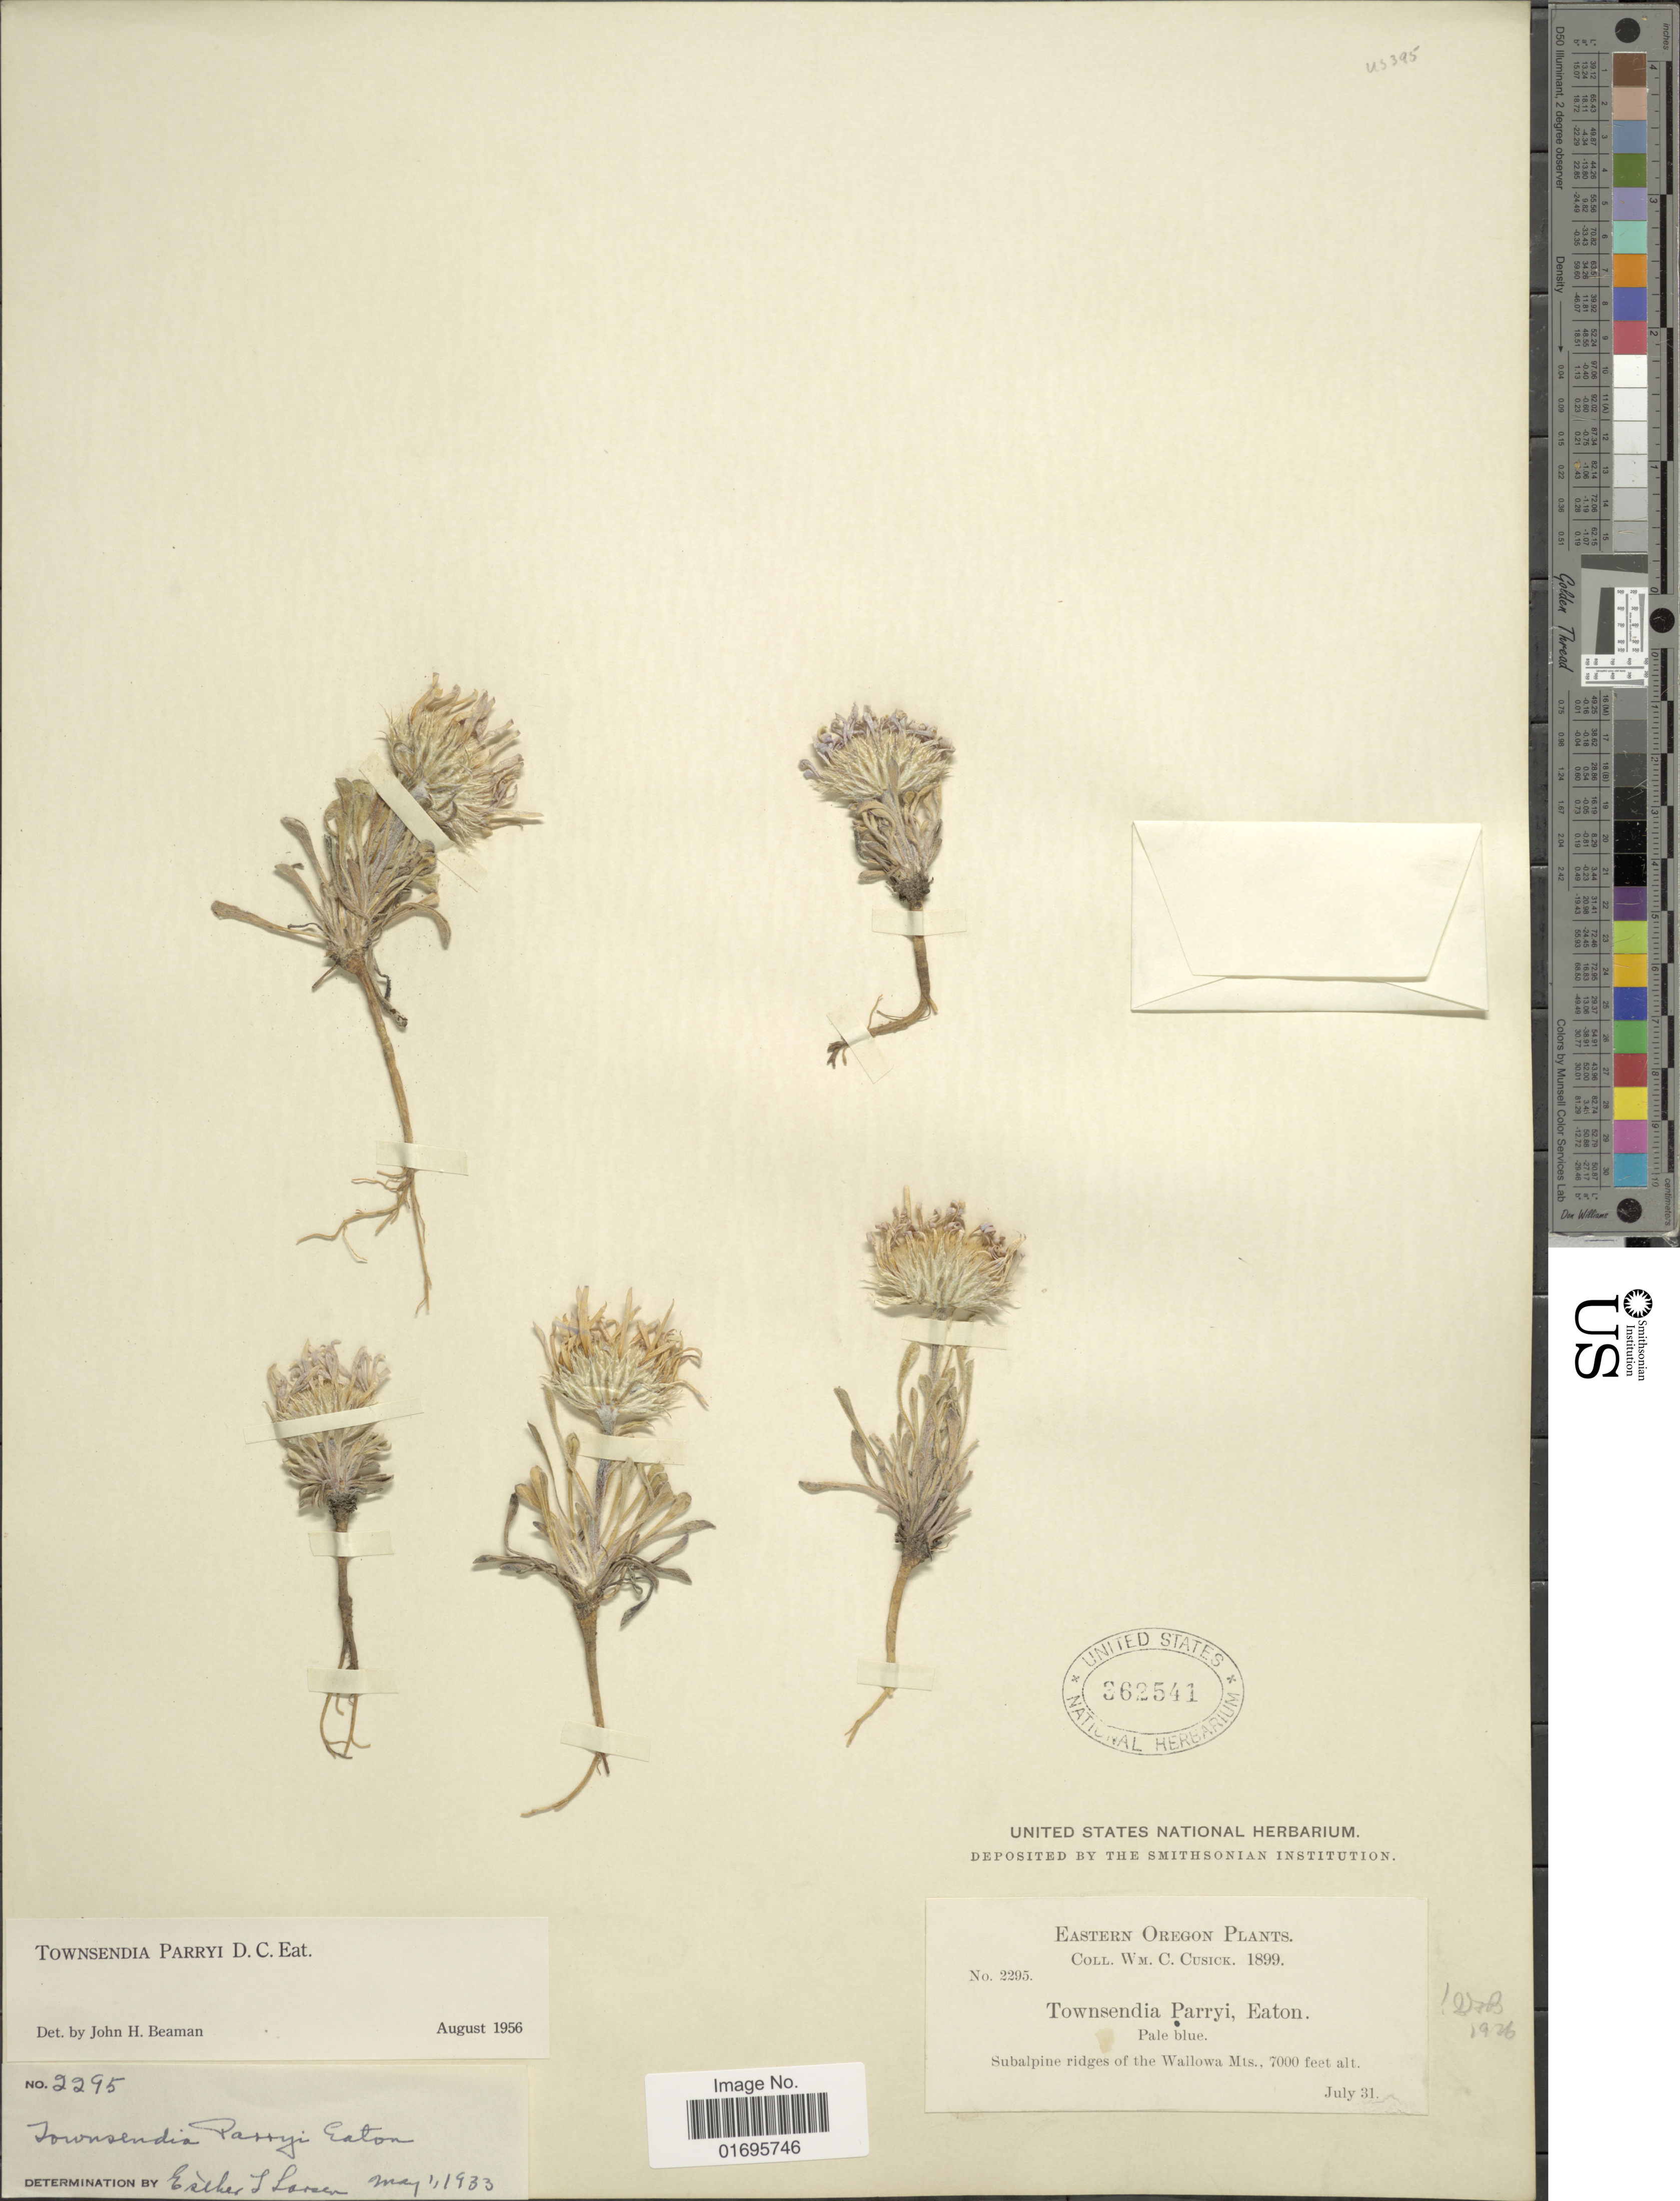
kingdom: Plantae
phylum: Tracheophyta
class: Magnoliopsida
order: Asterales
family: Asteraceae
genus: Townsendia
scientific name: Townsendia parryi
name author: D.C. Eaton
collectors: W. C. Cusick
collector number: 2295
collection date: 1899-07-31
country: United States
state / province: Oregon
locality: Eastern Oregon. Subalpine ridges of the Wallowa Mts.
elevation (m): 2134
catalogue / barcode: US 362541